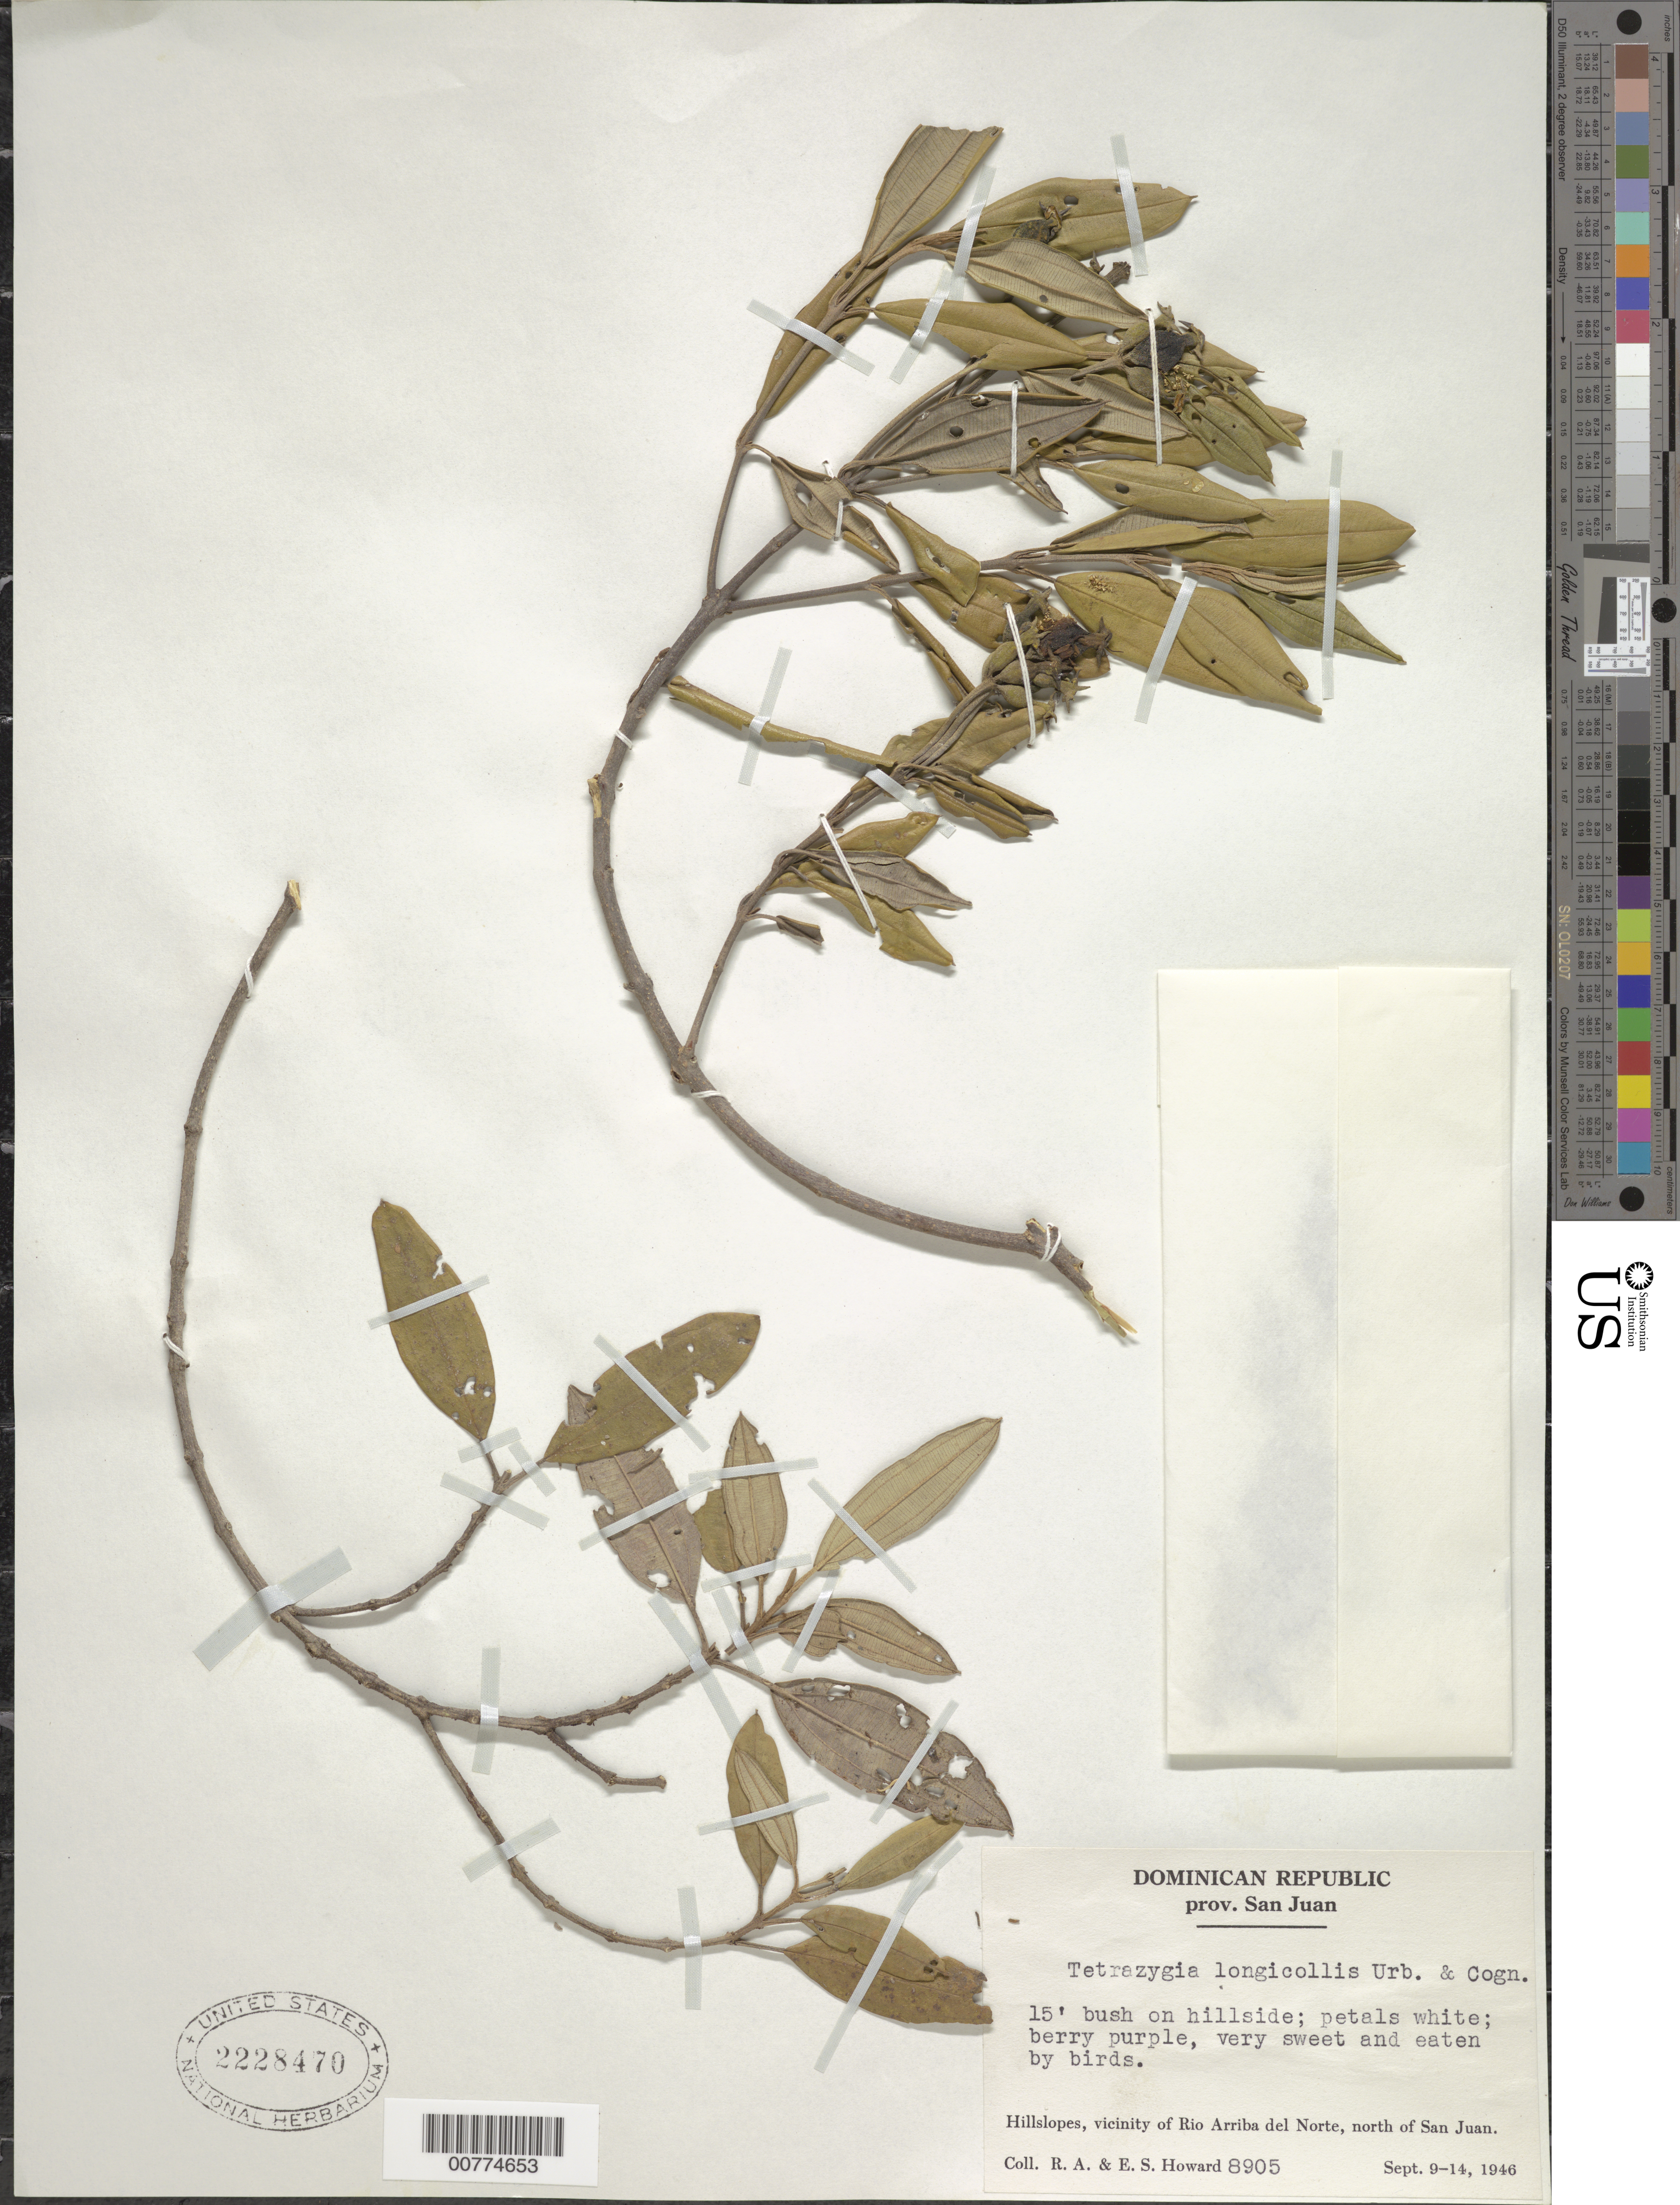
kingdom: Plantae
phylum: Tracheophyta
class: Magnoliopsida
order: Myrtales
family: Melastomataceae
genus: Miconia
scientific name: Miconia longicollis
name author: (Urb. & Cogn.) Judd & Bécquer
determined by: Judd, Walter S.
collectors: R. A. Howard & E. S. Howard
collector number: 8905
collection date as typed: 09 Sep 1946 to 14 Sep 1946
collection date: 1946-09-09/1946-09-14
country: Dominican Republic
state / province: San Juan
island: Hispaniola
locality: Vicinity of Río Arriba del Norte, north of San Juan.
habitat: Hillslopes.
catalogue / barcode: US 2228470